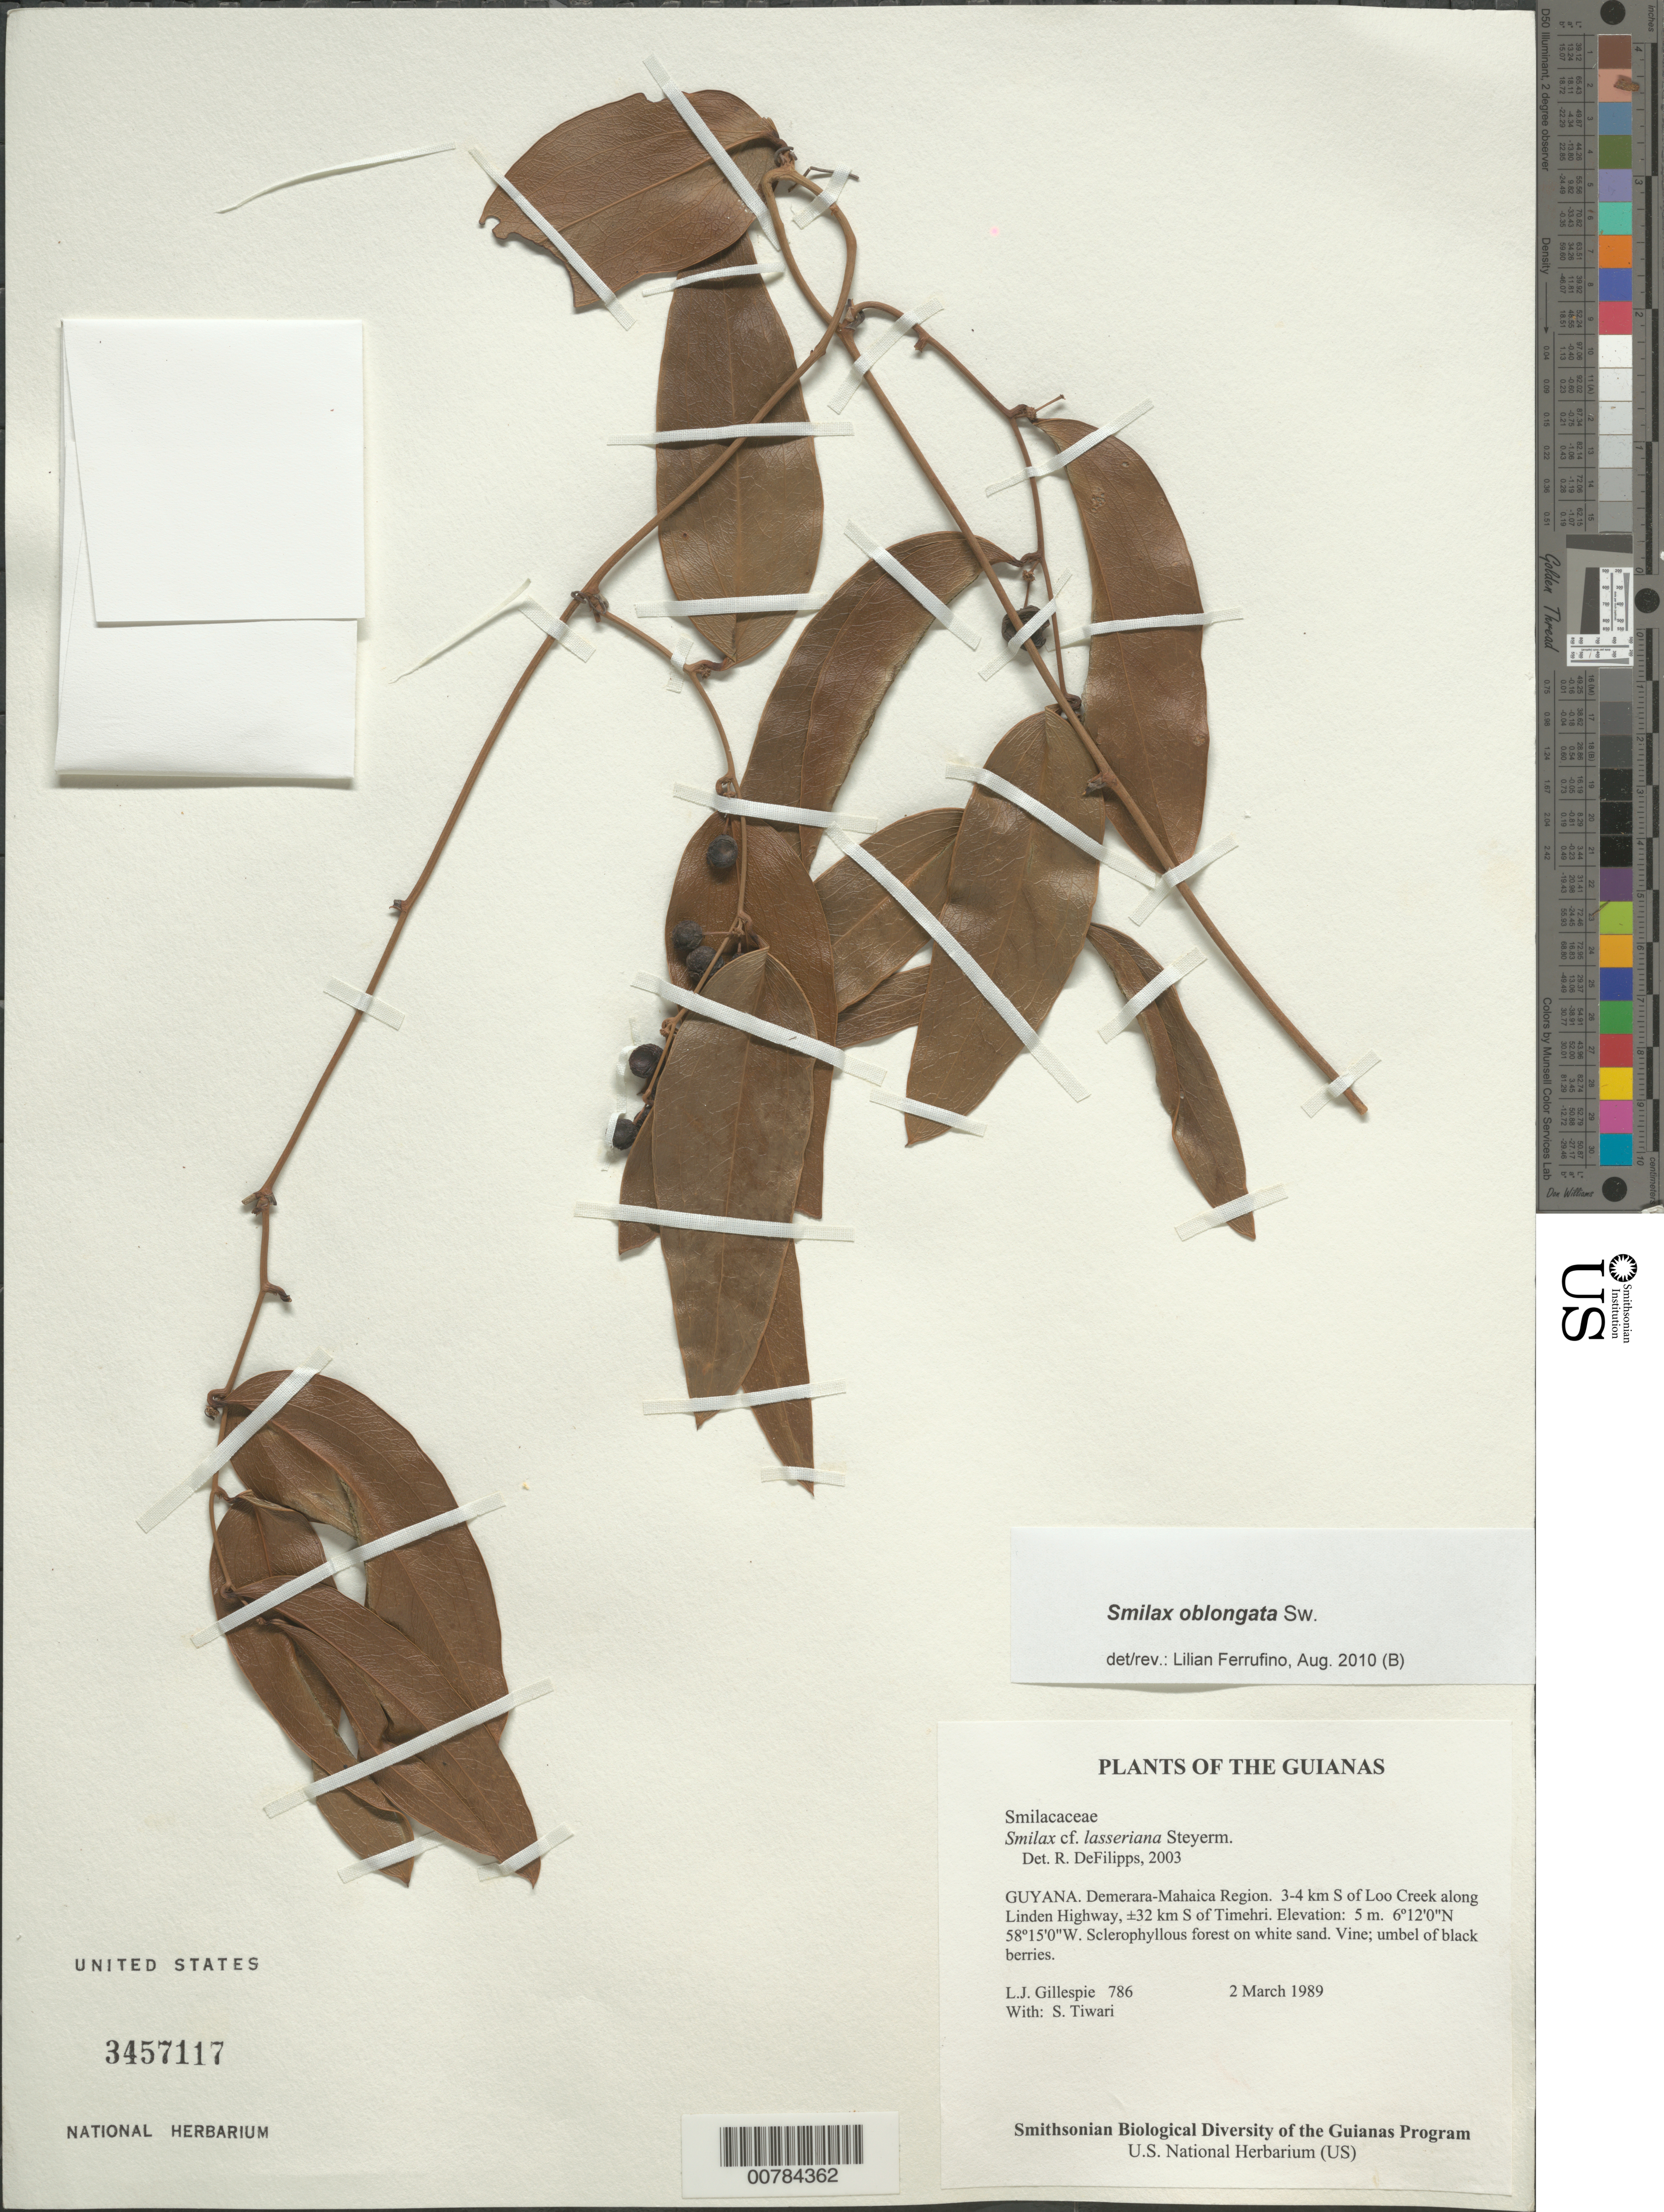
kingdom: Plantae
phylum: Tracheophyta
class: Liliopsida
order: Liliales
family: Smilacaceae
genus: Smilax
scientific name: Smilax oblongata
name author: Sw.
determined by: Ferrufino, L., (USJ), Herbario Universidad de Costa Rica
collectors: L. J. Gillespie & S. Tiwari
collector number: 786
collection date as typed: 2 March 1989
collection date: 1989-03-02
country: Guyana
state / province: Demerara-Mahaica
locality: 3-4 km S of Loo Creek along Linden Highway, ±32 km S of Timehri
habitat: Sclerophyllous forest on white sand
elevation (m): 5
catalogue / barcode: US 3457117